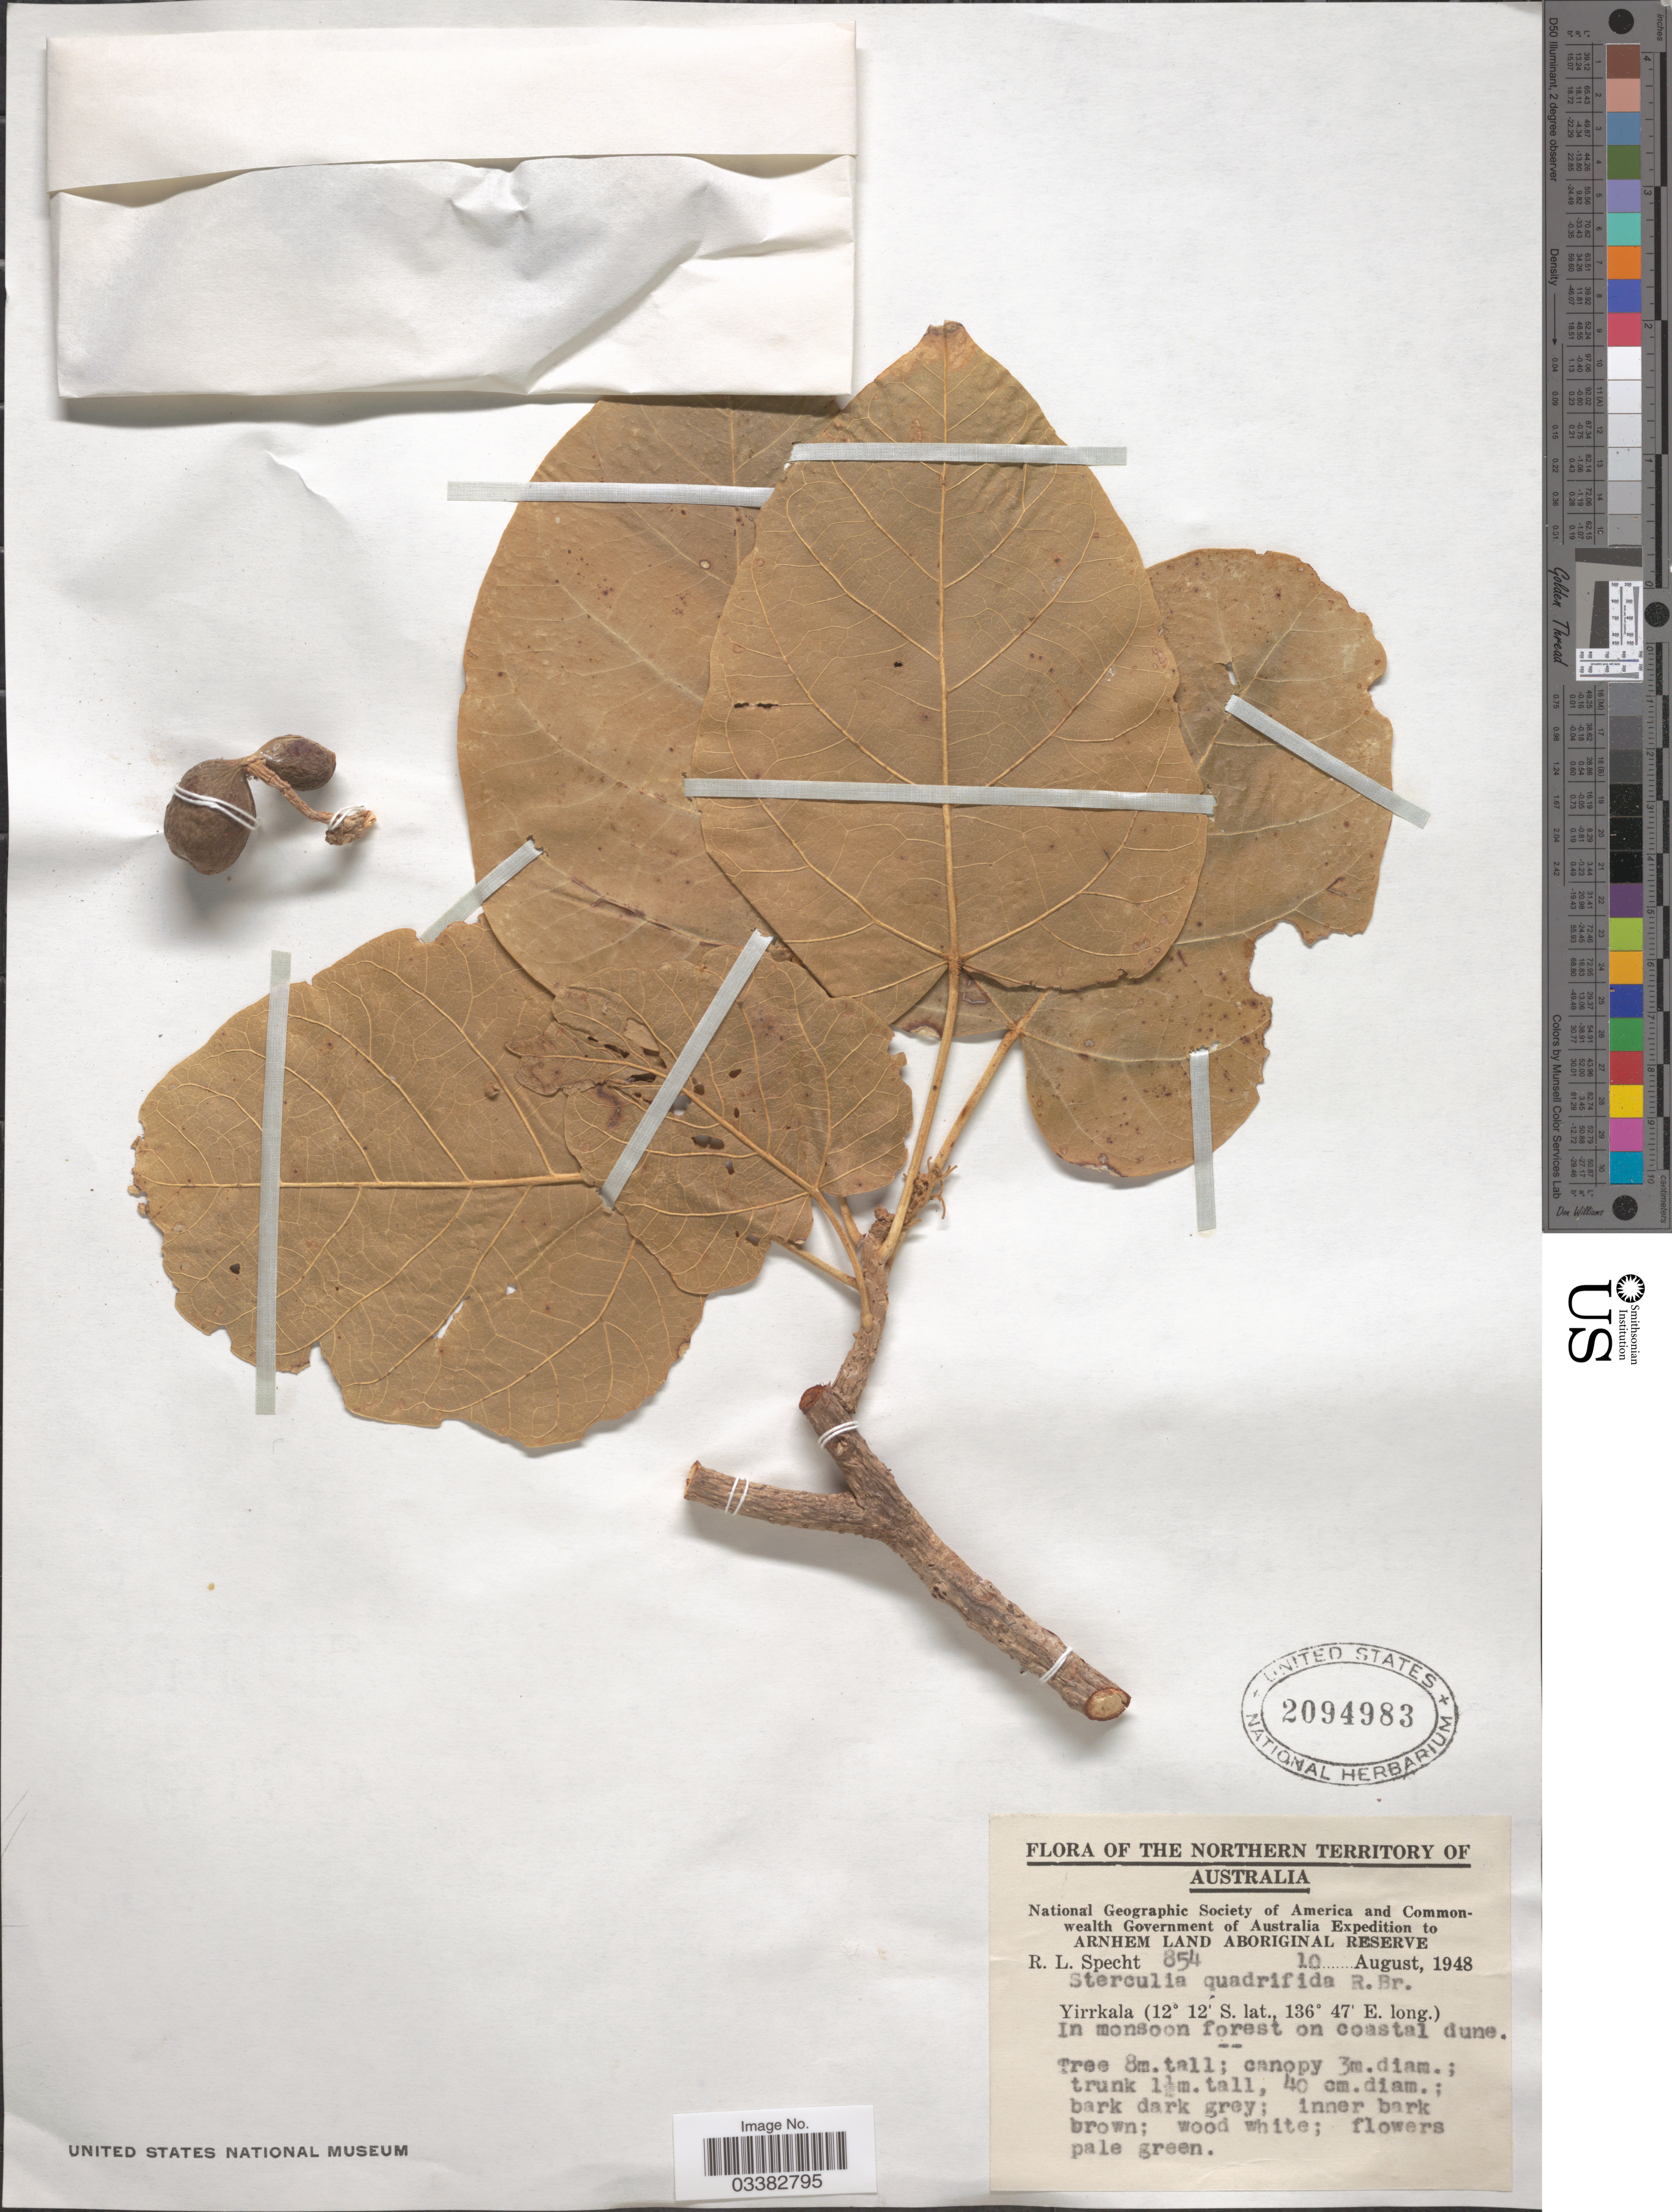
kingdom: Plantae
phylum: Tracheophyta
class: Magnoliopsida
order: Malvales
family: Malvaceae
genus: Sterculia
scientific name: Sterculia quadrifida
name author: R. Br.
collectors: R. L. Specht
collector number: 854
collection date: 1948-08-10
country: Australia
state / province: Northern Territory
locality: Arnhem Land Aboriginal Reserve. Yirrkala.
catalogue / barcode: US 2094983